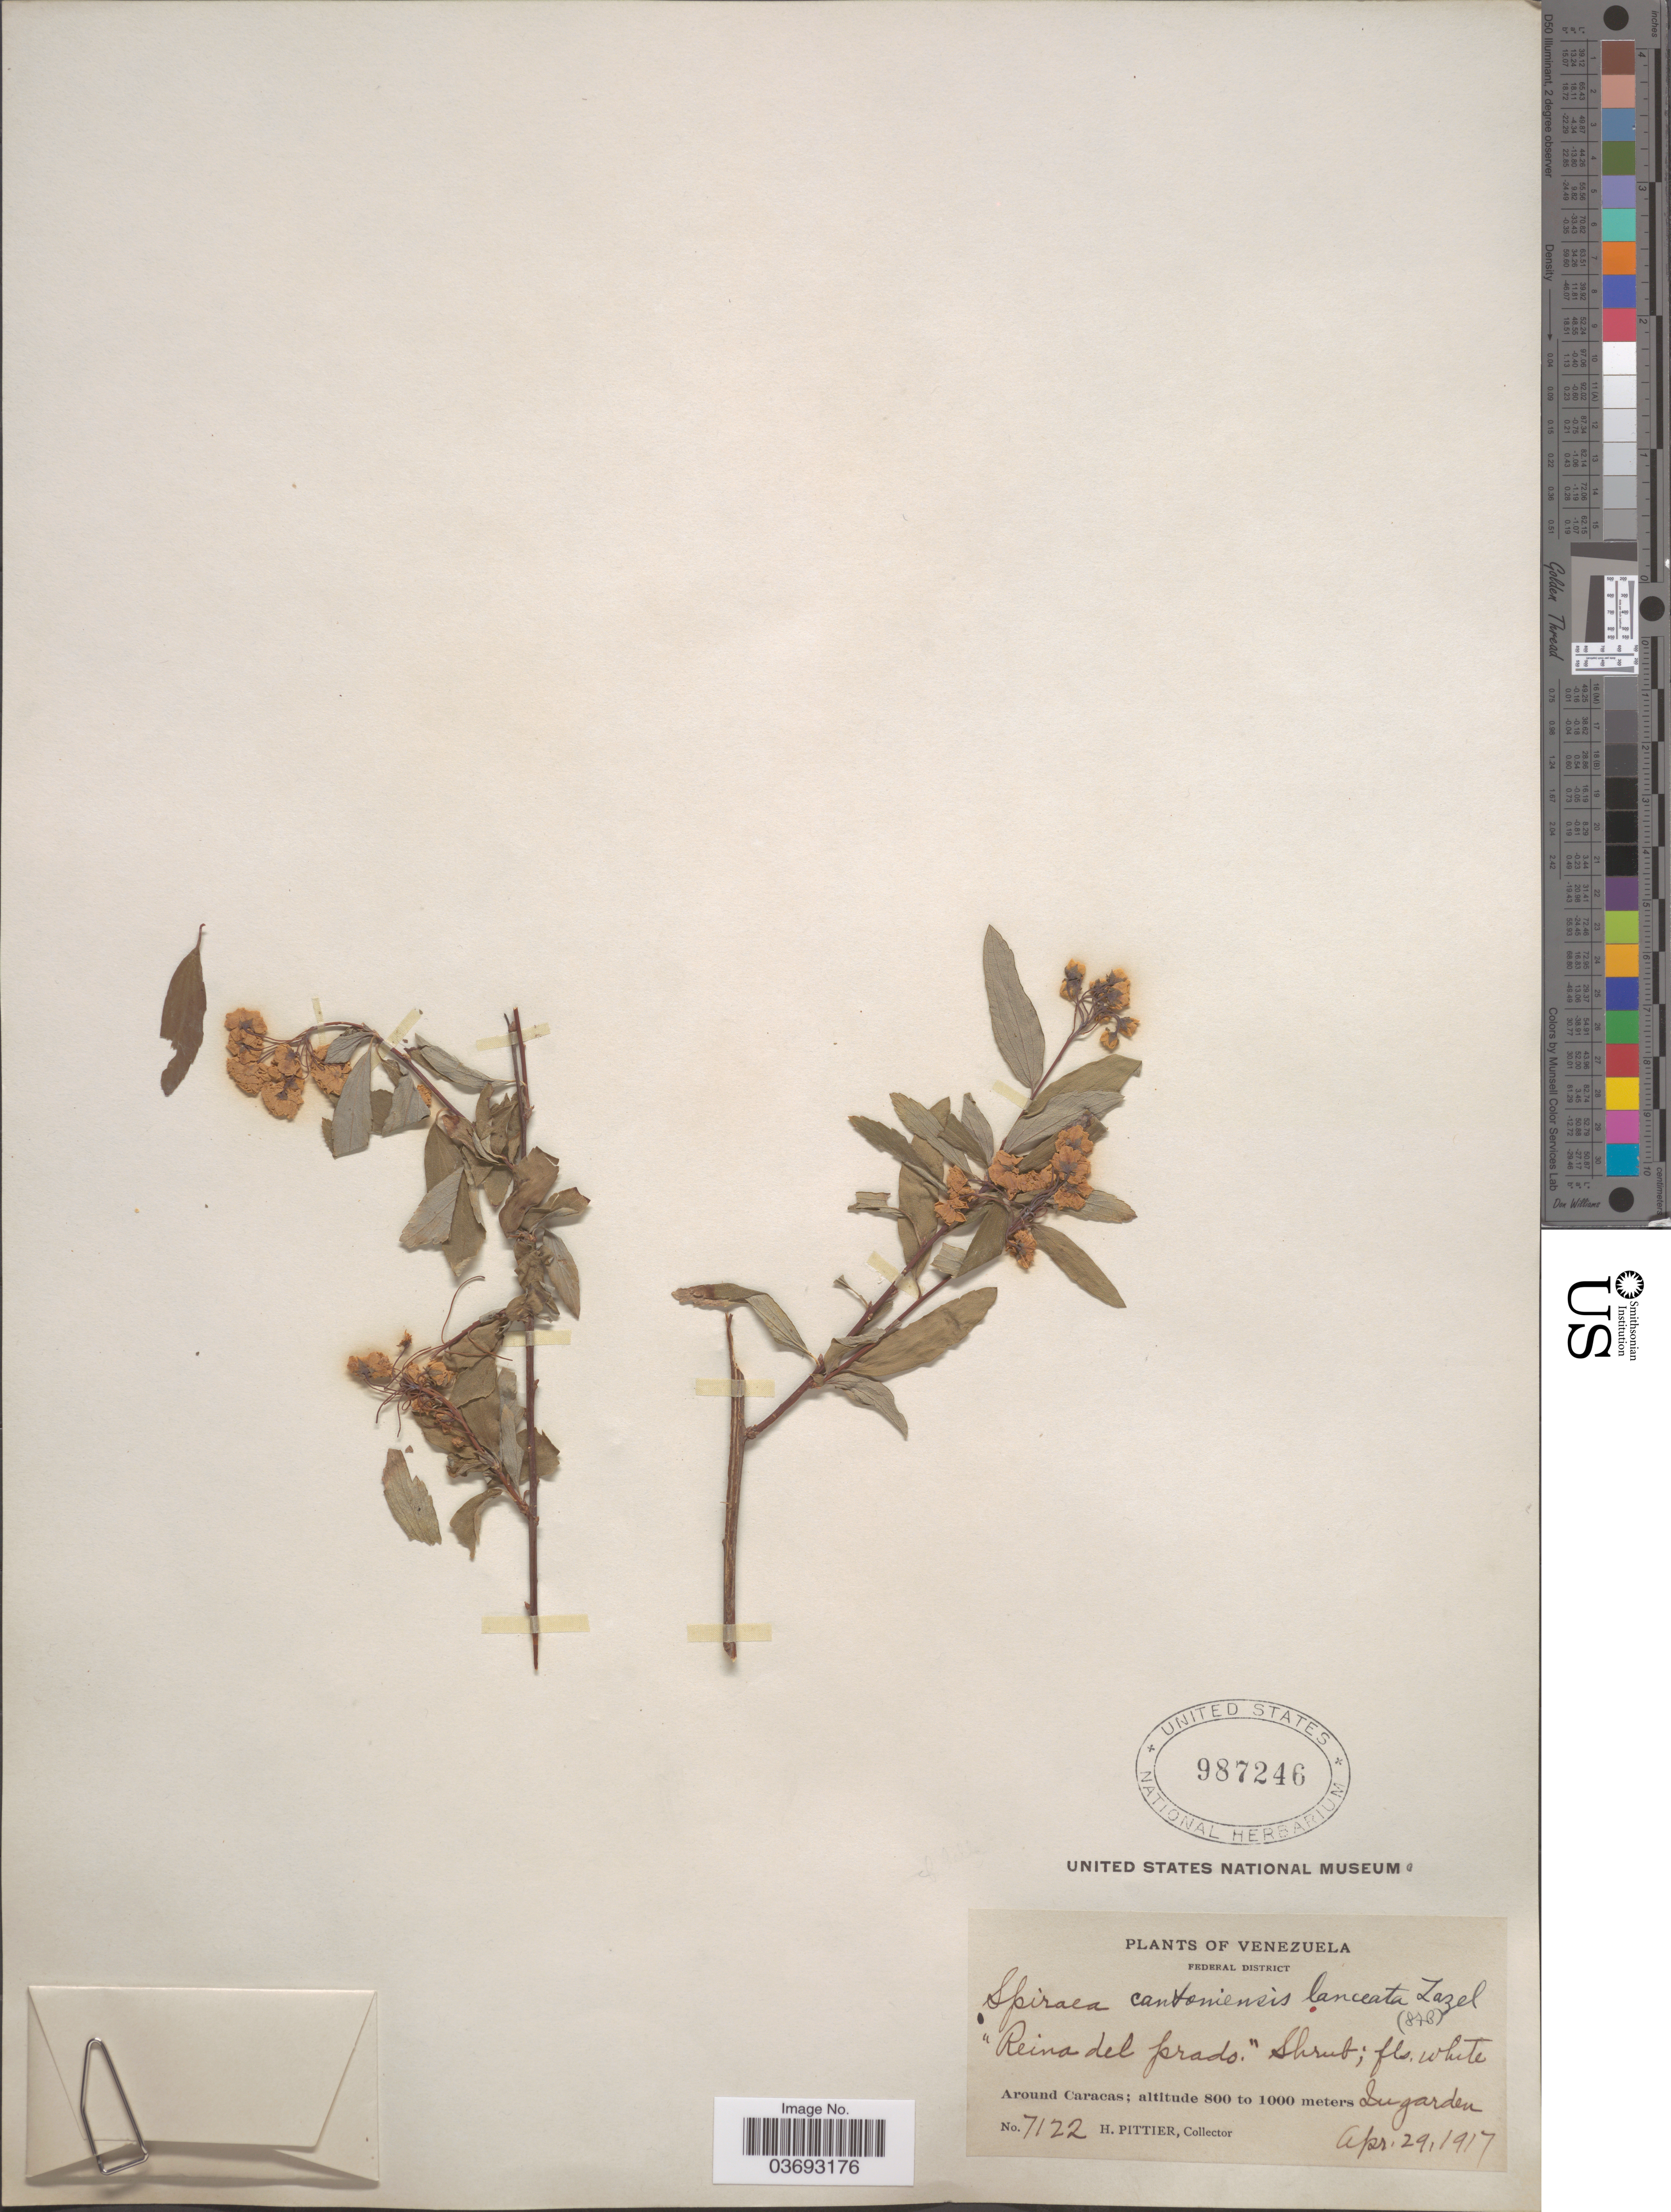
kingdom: Plantae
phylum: Tracheophyta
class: Magnoliopsida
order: Rosales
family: Rosaceae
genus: Spiraea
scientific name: Spiraea cantoniensis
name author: Lour.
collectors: H. F. Pittier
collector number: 7122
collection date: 1917-04-29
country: Venezuela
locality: Federal District. Around Caracas. In garden.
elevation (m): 800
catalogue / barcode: US 987246